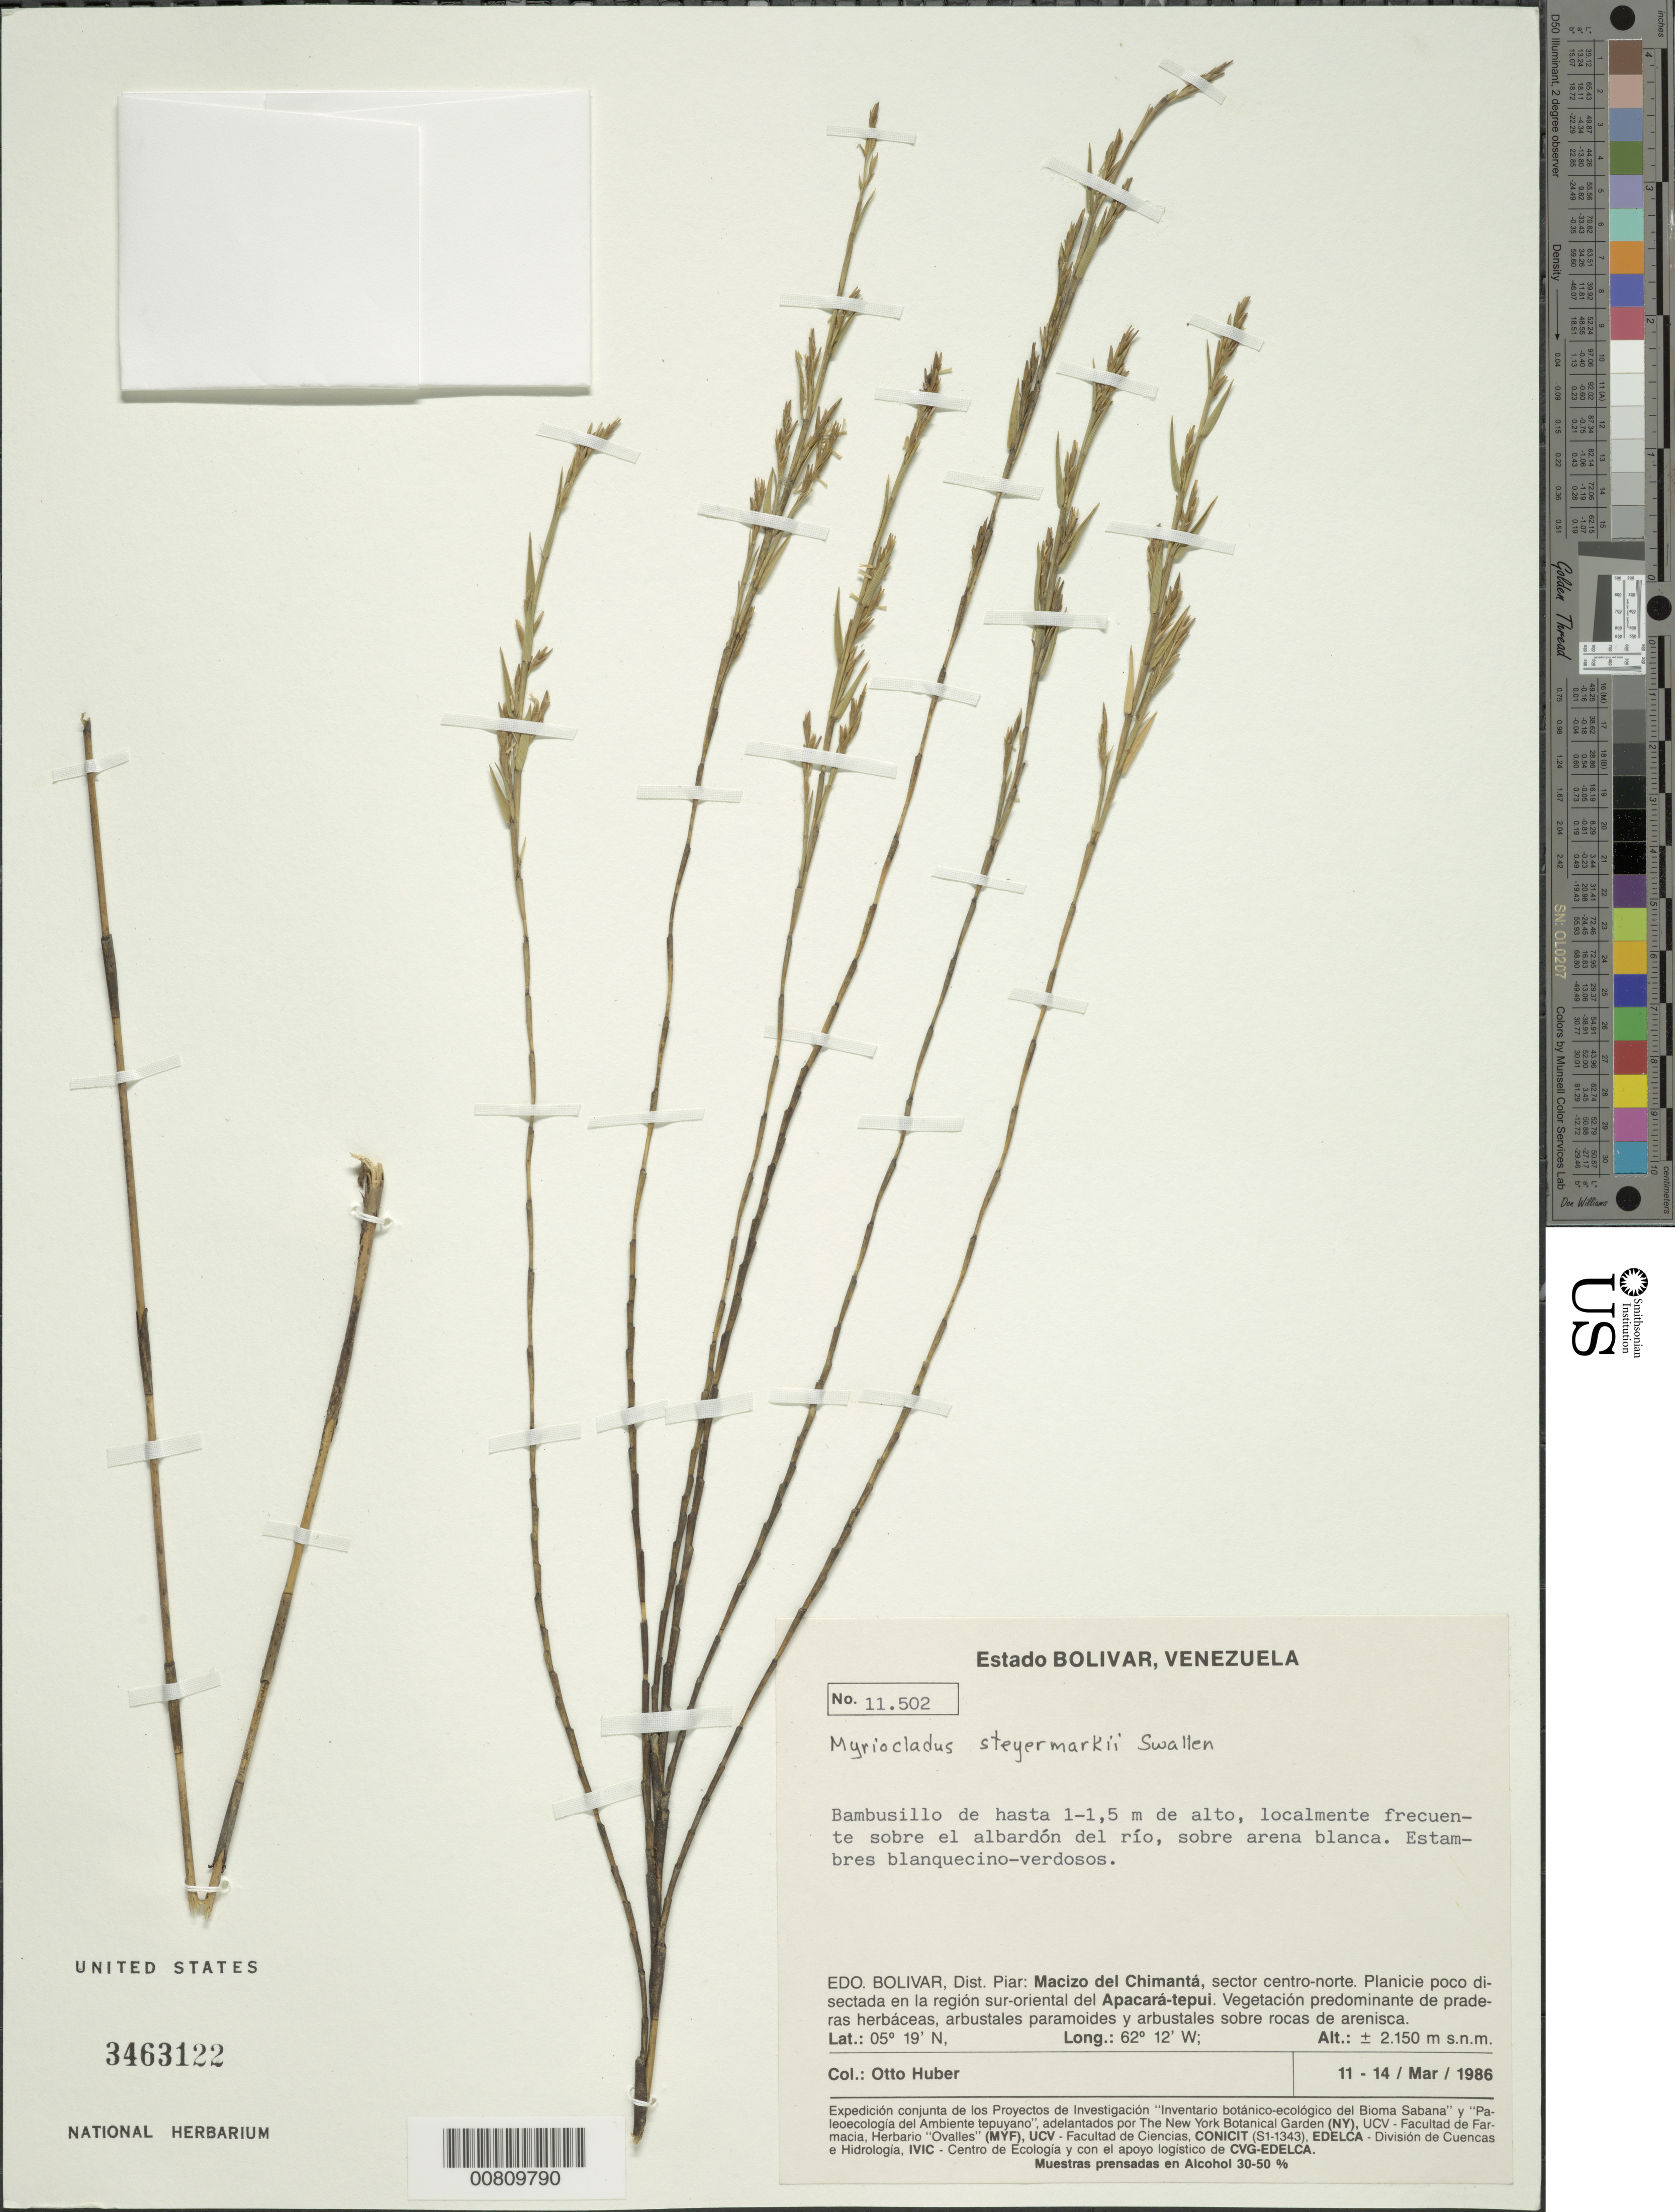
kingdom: Plantae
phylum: Tracheophyta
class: Liliopsida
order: Poales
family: Poaceae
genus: Myriocladus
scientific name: Myriocladus steyermarkii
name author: Swallen in Maguire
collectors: O. Huber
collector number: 11502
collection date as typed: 11 Mar 1986 to 14 Mar 1986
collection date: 1986-03-11/1986-03-14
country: Venezuela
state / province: Bolivar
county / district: Piar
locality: Macizo del chimanta, se of apacara-tepui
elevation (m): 2150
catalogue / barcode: US 3463122